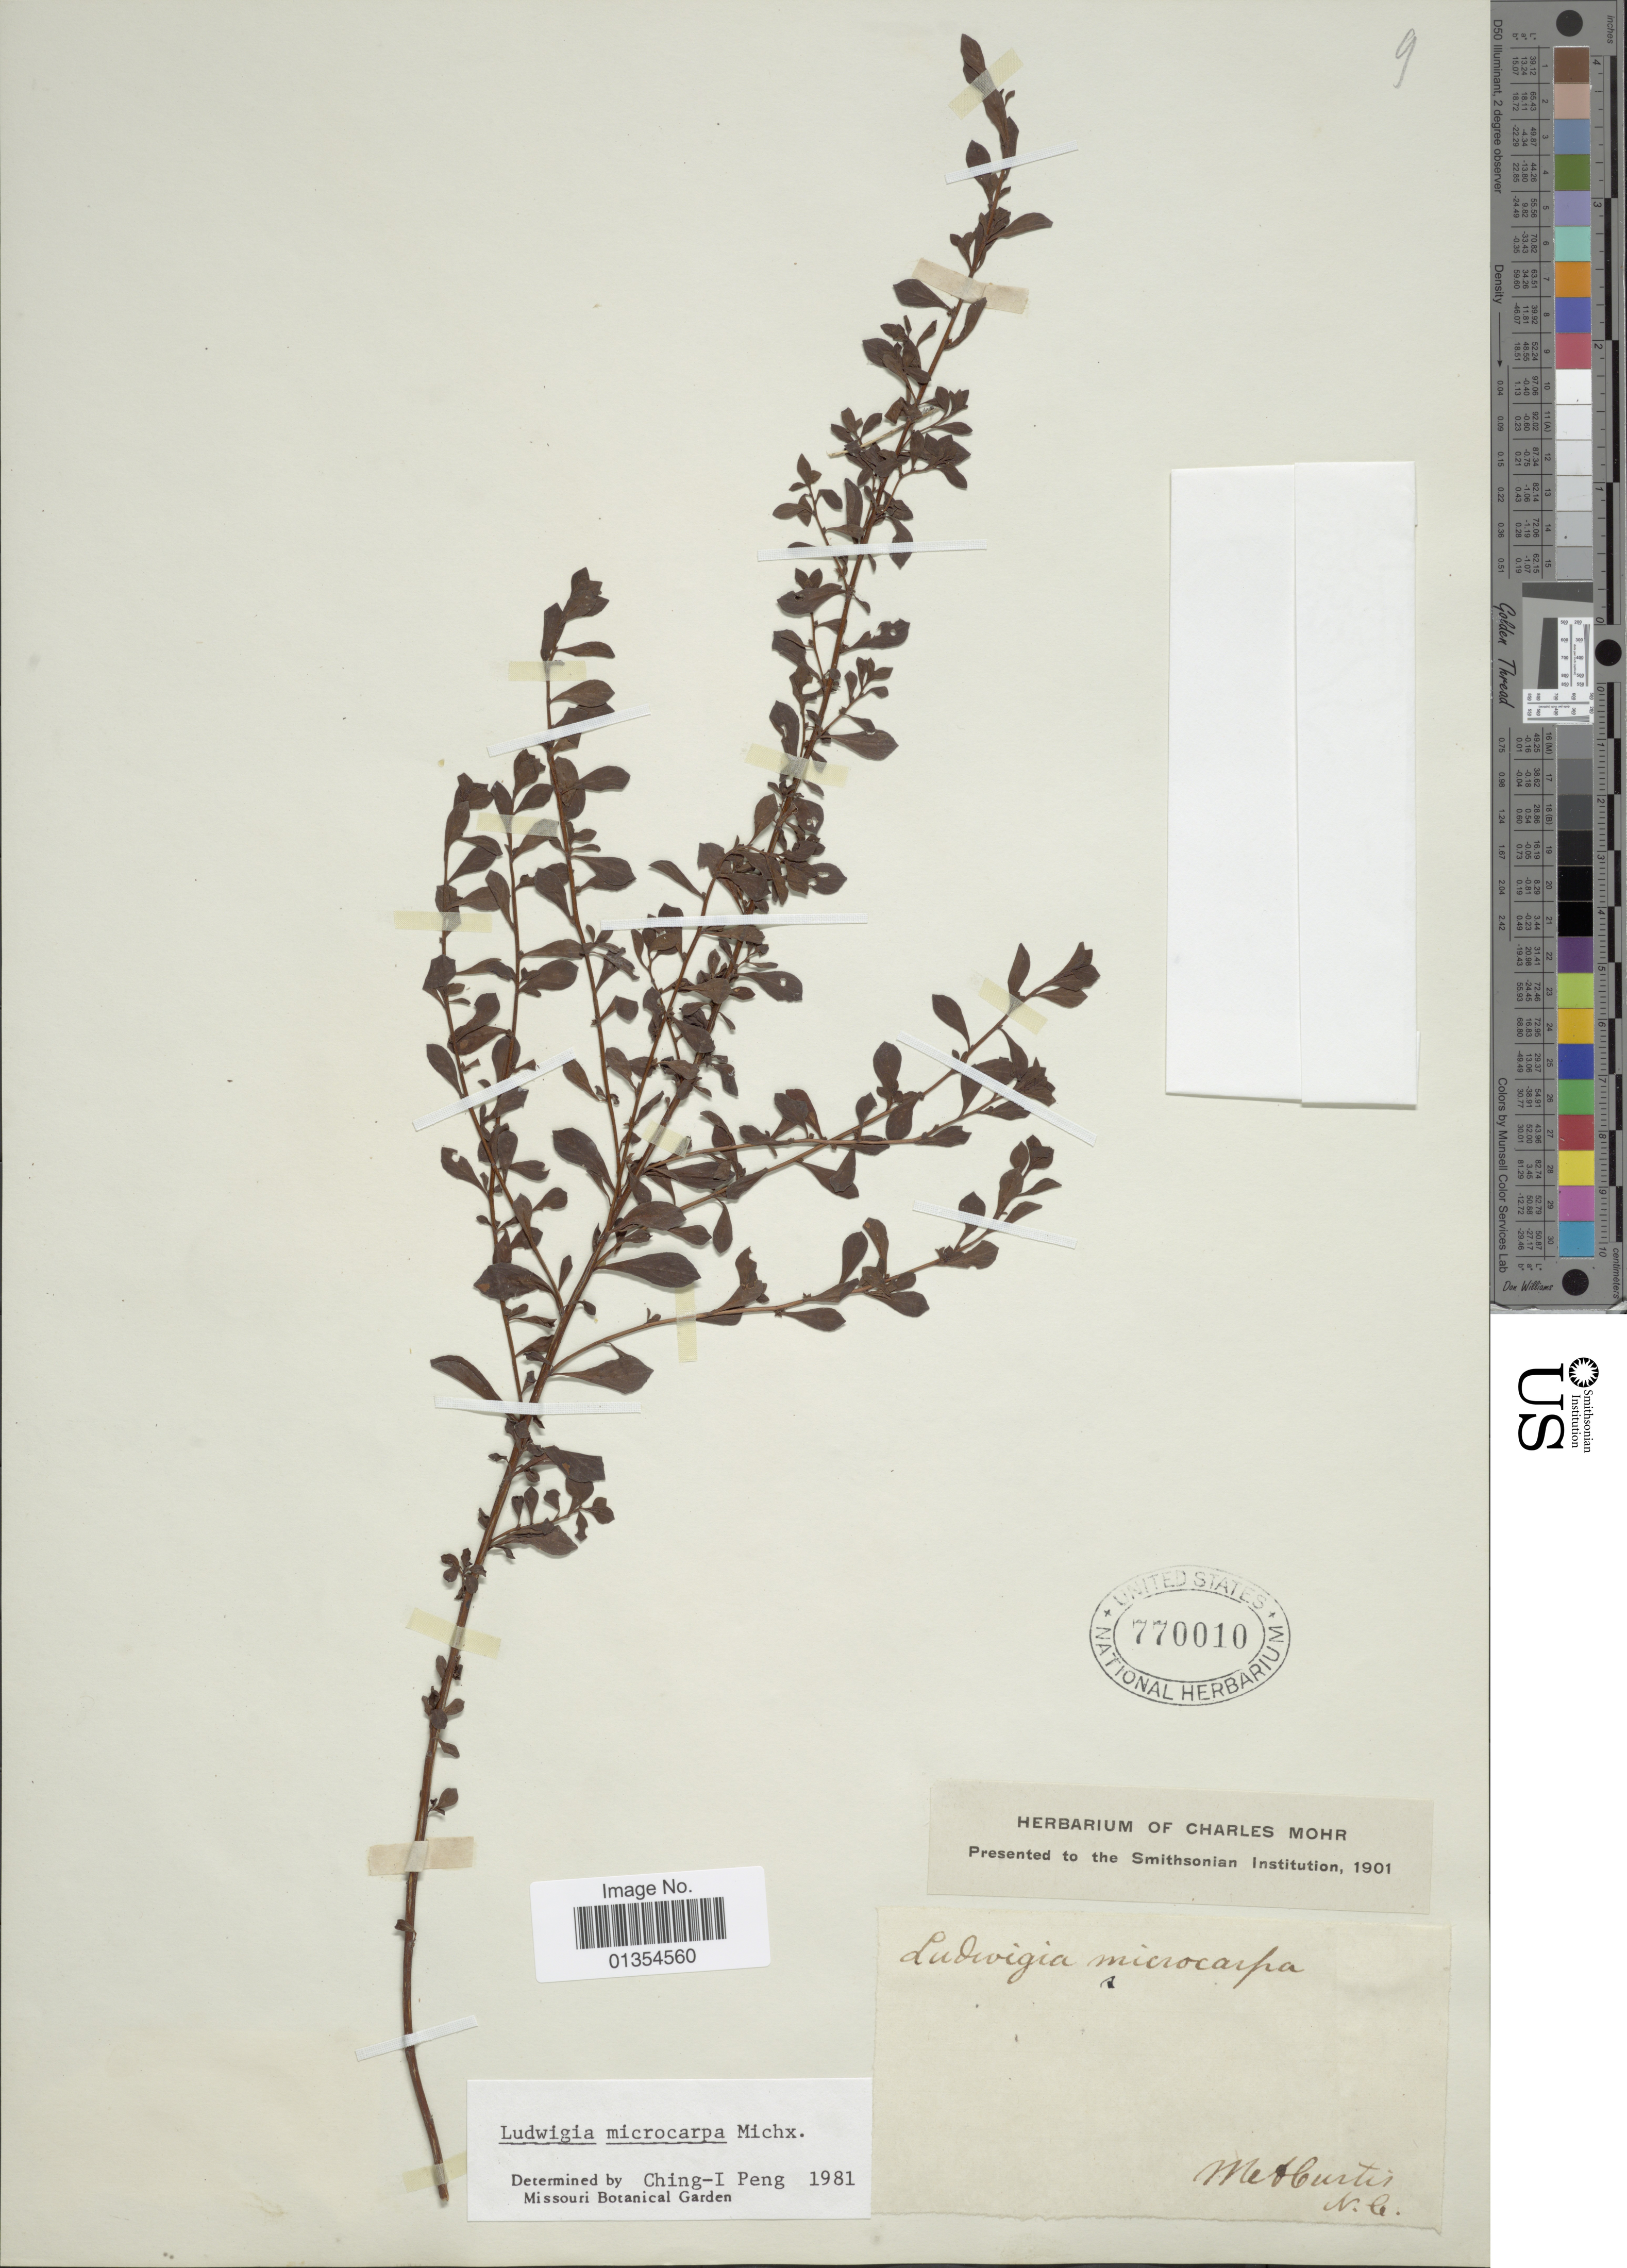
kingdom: Plantae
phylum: Tracheophyta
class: Magnoliopsida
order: Myrtales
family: Onagraceae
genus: Ludwigia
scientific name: Ludwigia microcarpa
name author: Michx.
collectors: M. Curtis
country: United States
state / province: North Carolina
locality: N.C.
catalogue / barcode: US 770010